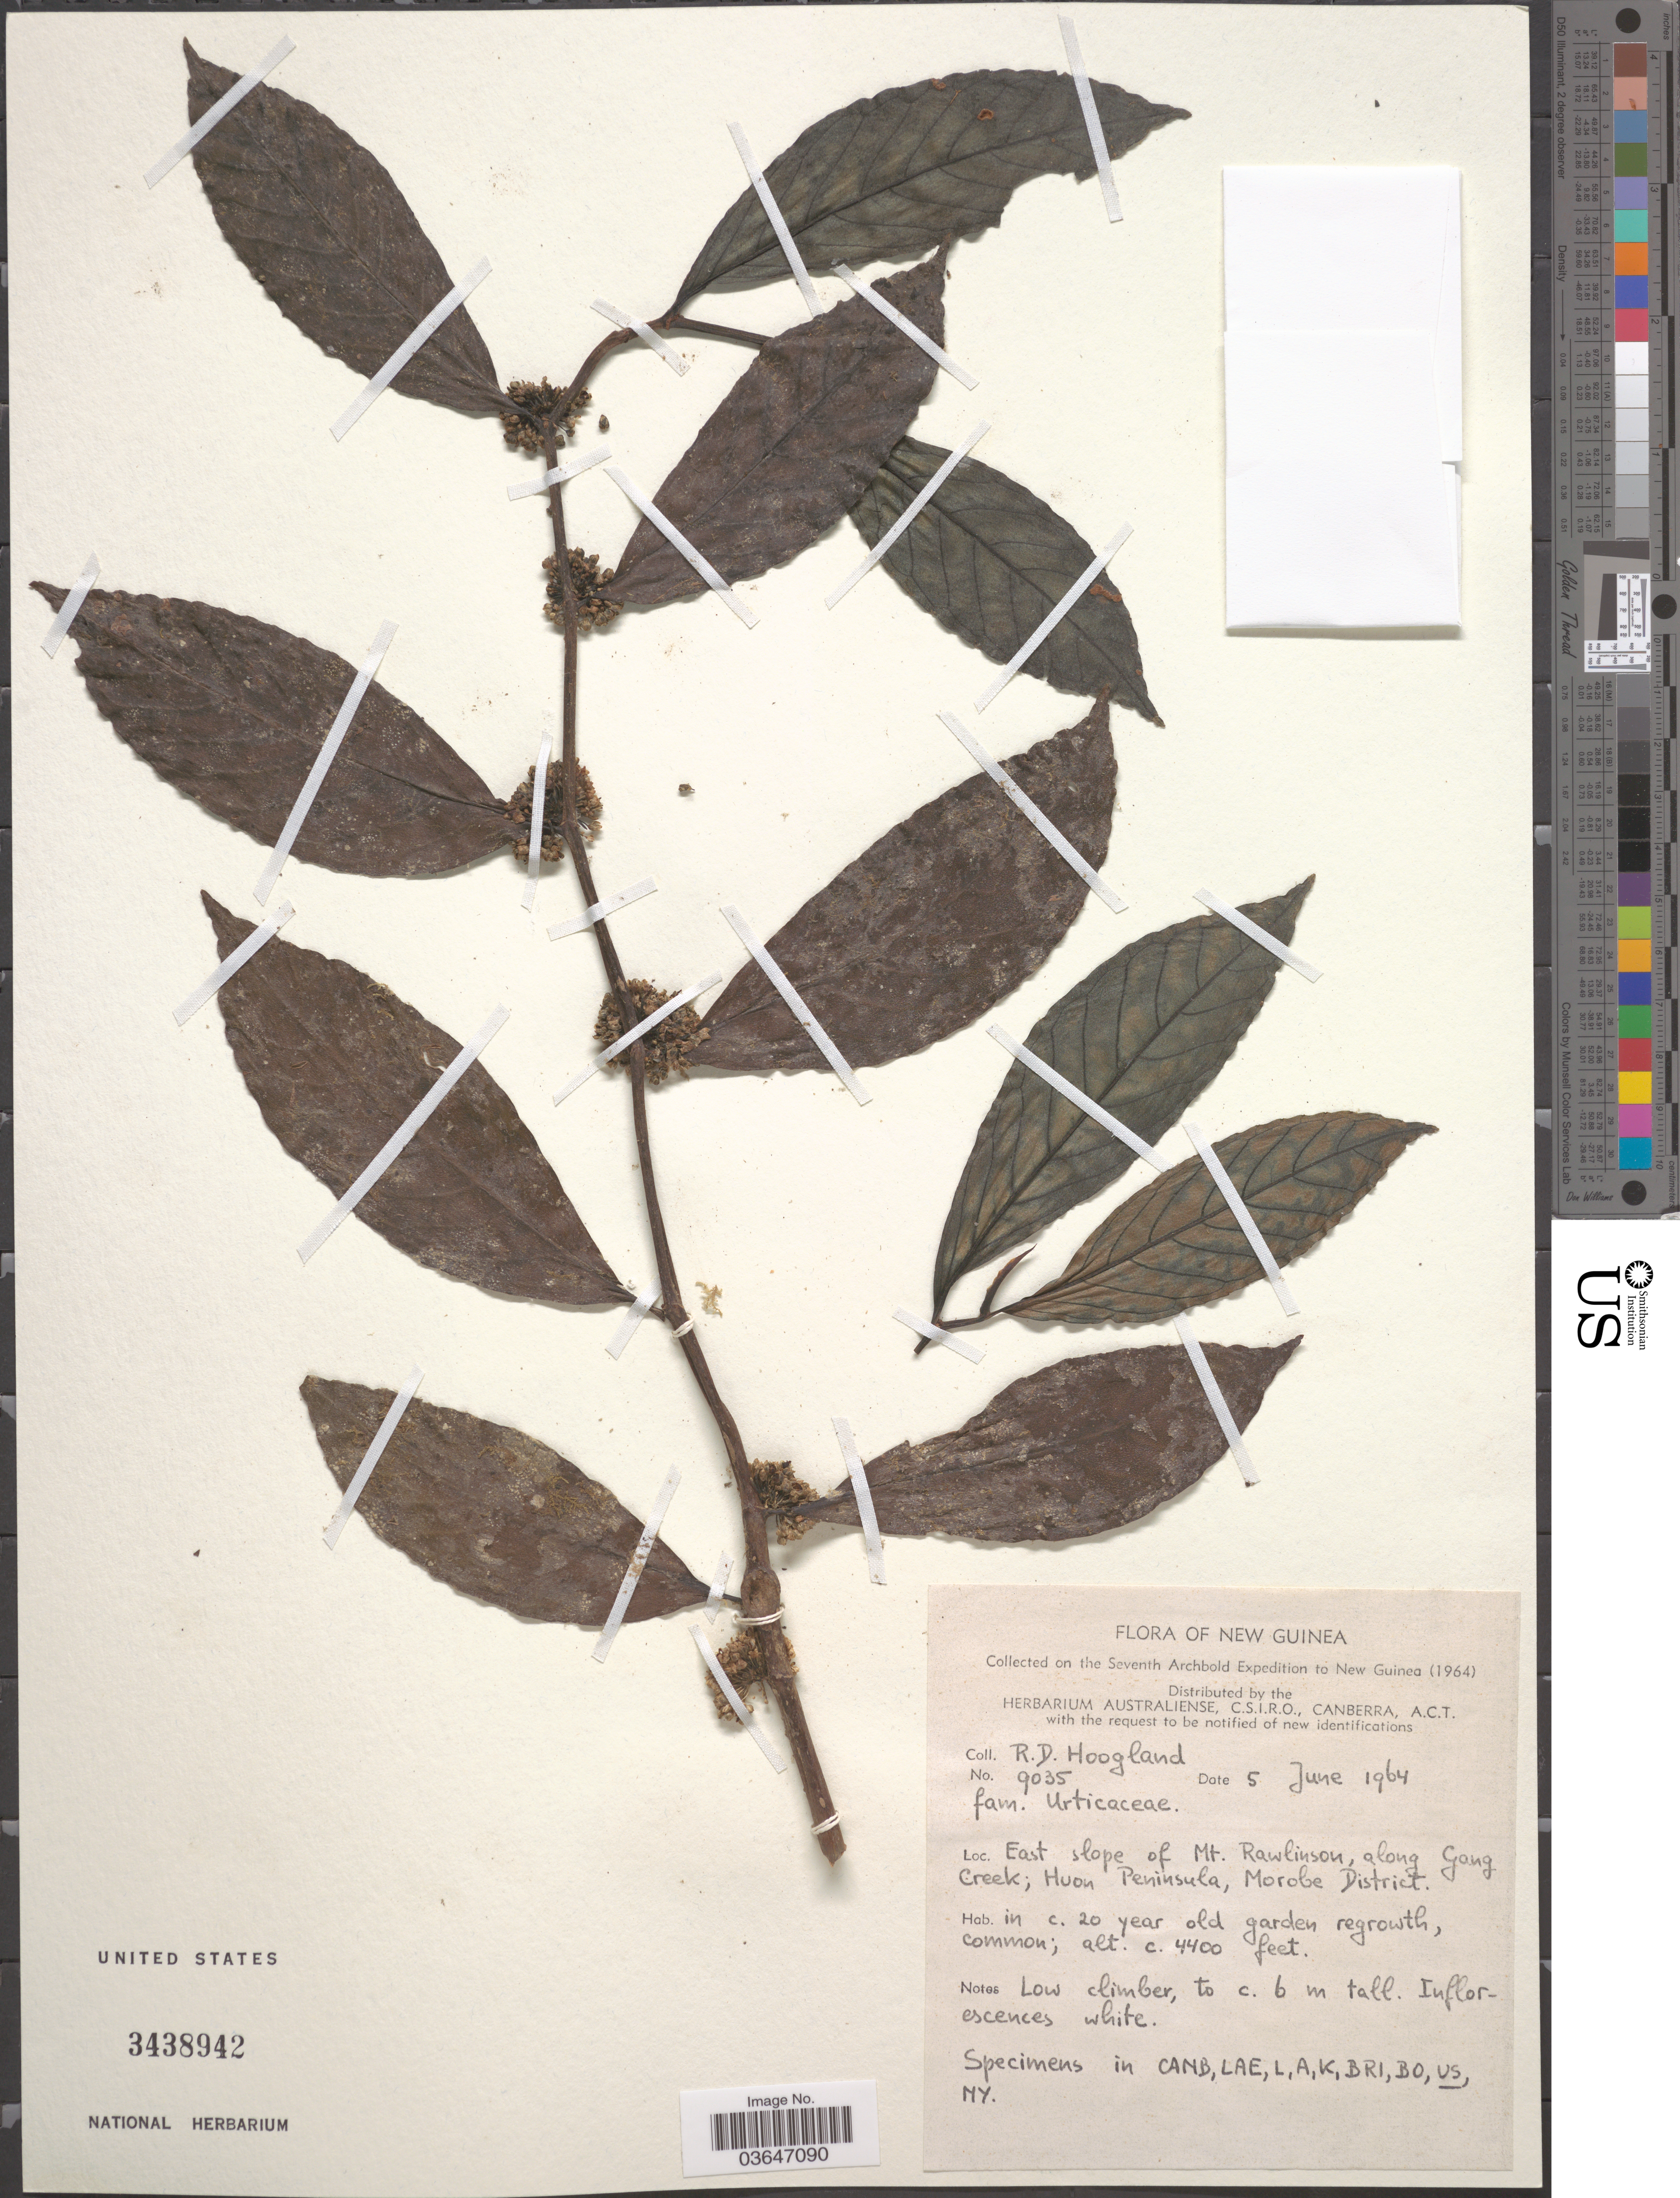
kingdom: Plantae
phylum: Tracheophyta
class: Magnoliopsida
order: Proteales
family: Proteaceae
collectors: R. D. Hoogland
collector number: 9035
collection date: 1964-06-05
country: Papua New Guinea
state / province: Morobe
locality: New Guinea. East slope of Mt. Rawlinson, along Gang Creek; Huon Peninsula, Morobe District.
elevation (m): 1341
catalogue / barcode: US 3438942